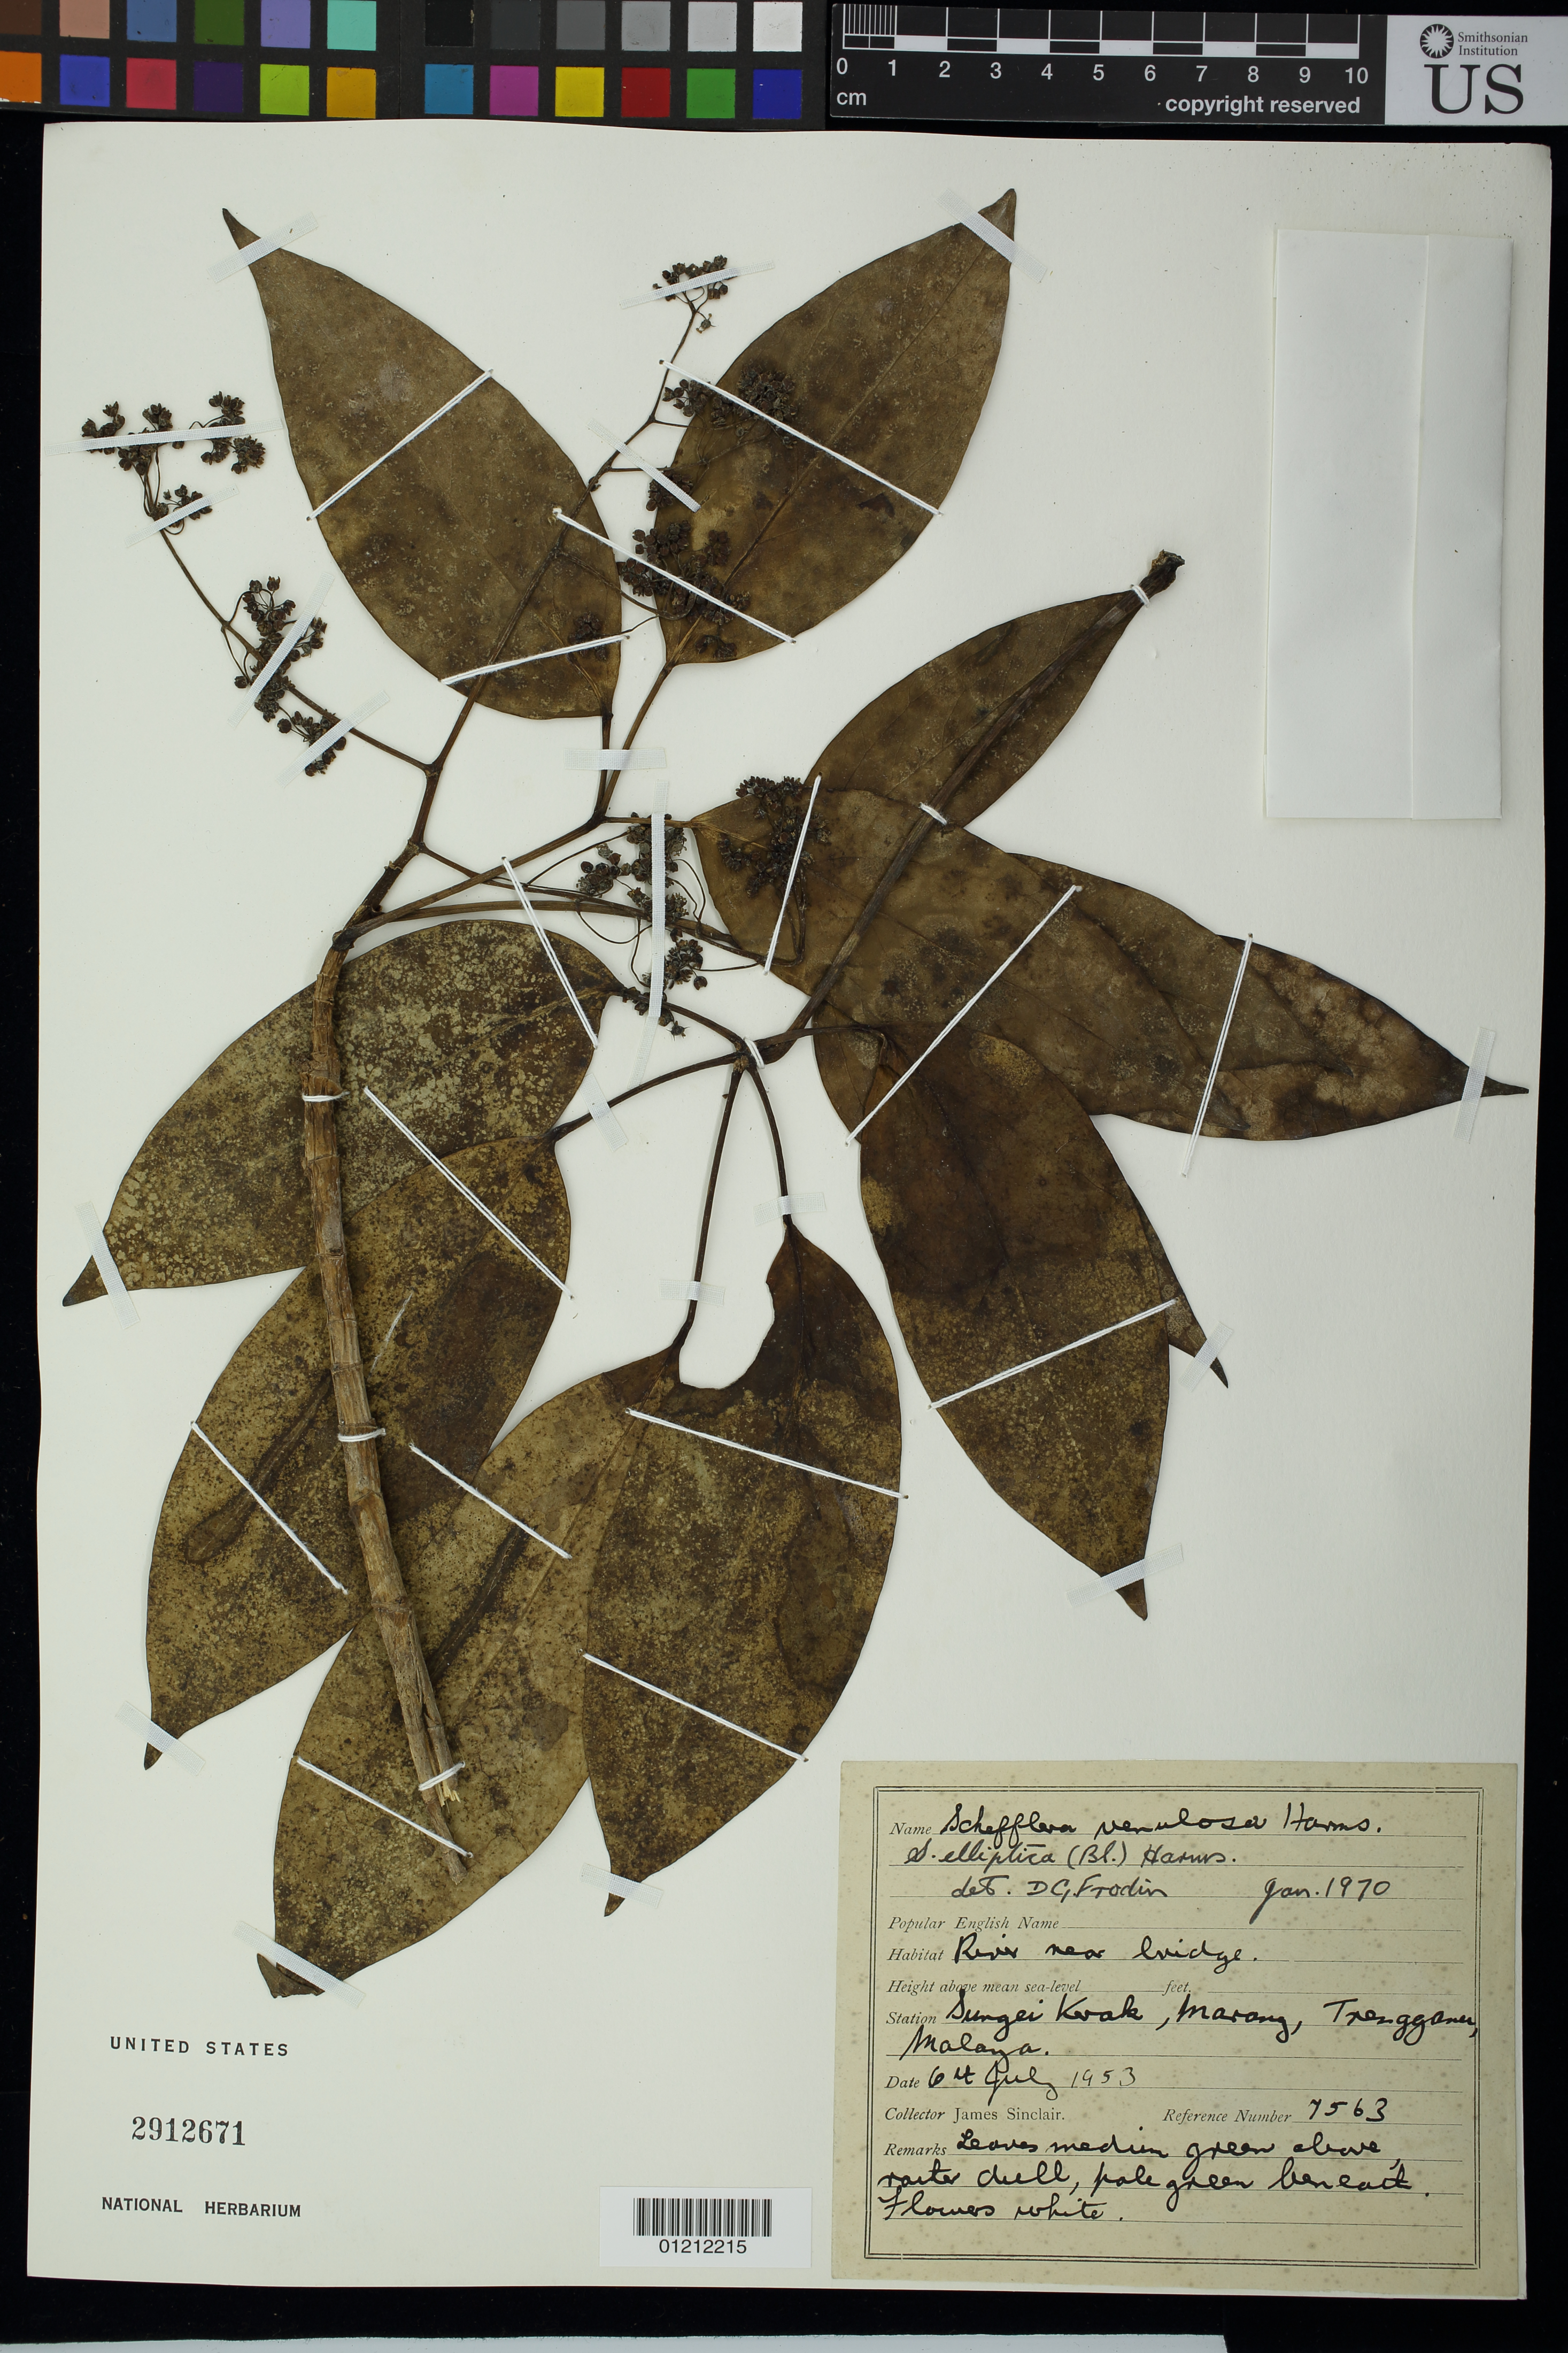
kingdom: Plantae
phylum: Tracheophyta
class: Magnoliopsida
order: Apiales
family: Araliaceae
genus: Schefflera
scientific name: Schefflera elliptica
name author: (Blume) Harms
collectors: J. Sinclair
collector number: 7563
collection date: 1953-07-06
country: Malaysia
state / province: Terengganu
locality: Sungei Kerak, Marnog, Trengganu, Malaya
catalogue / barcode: US 2912671